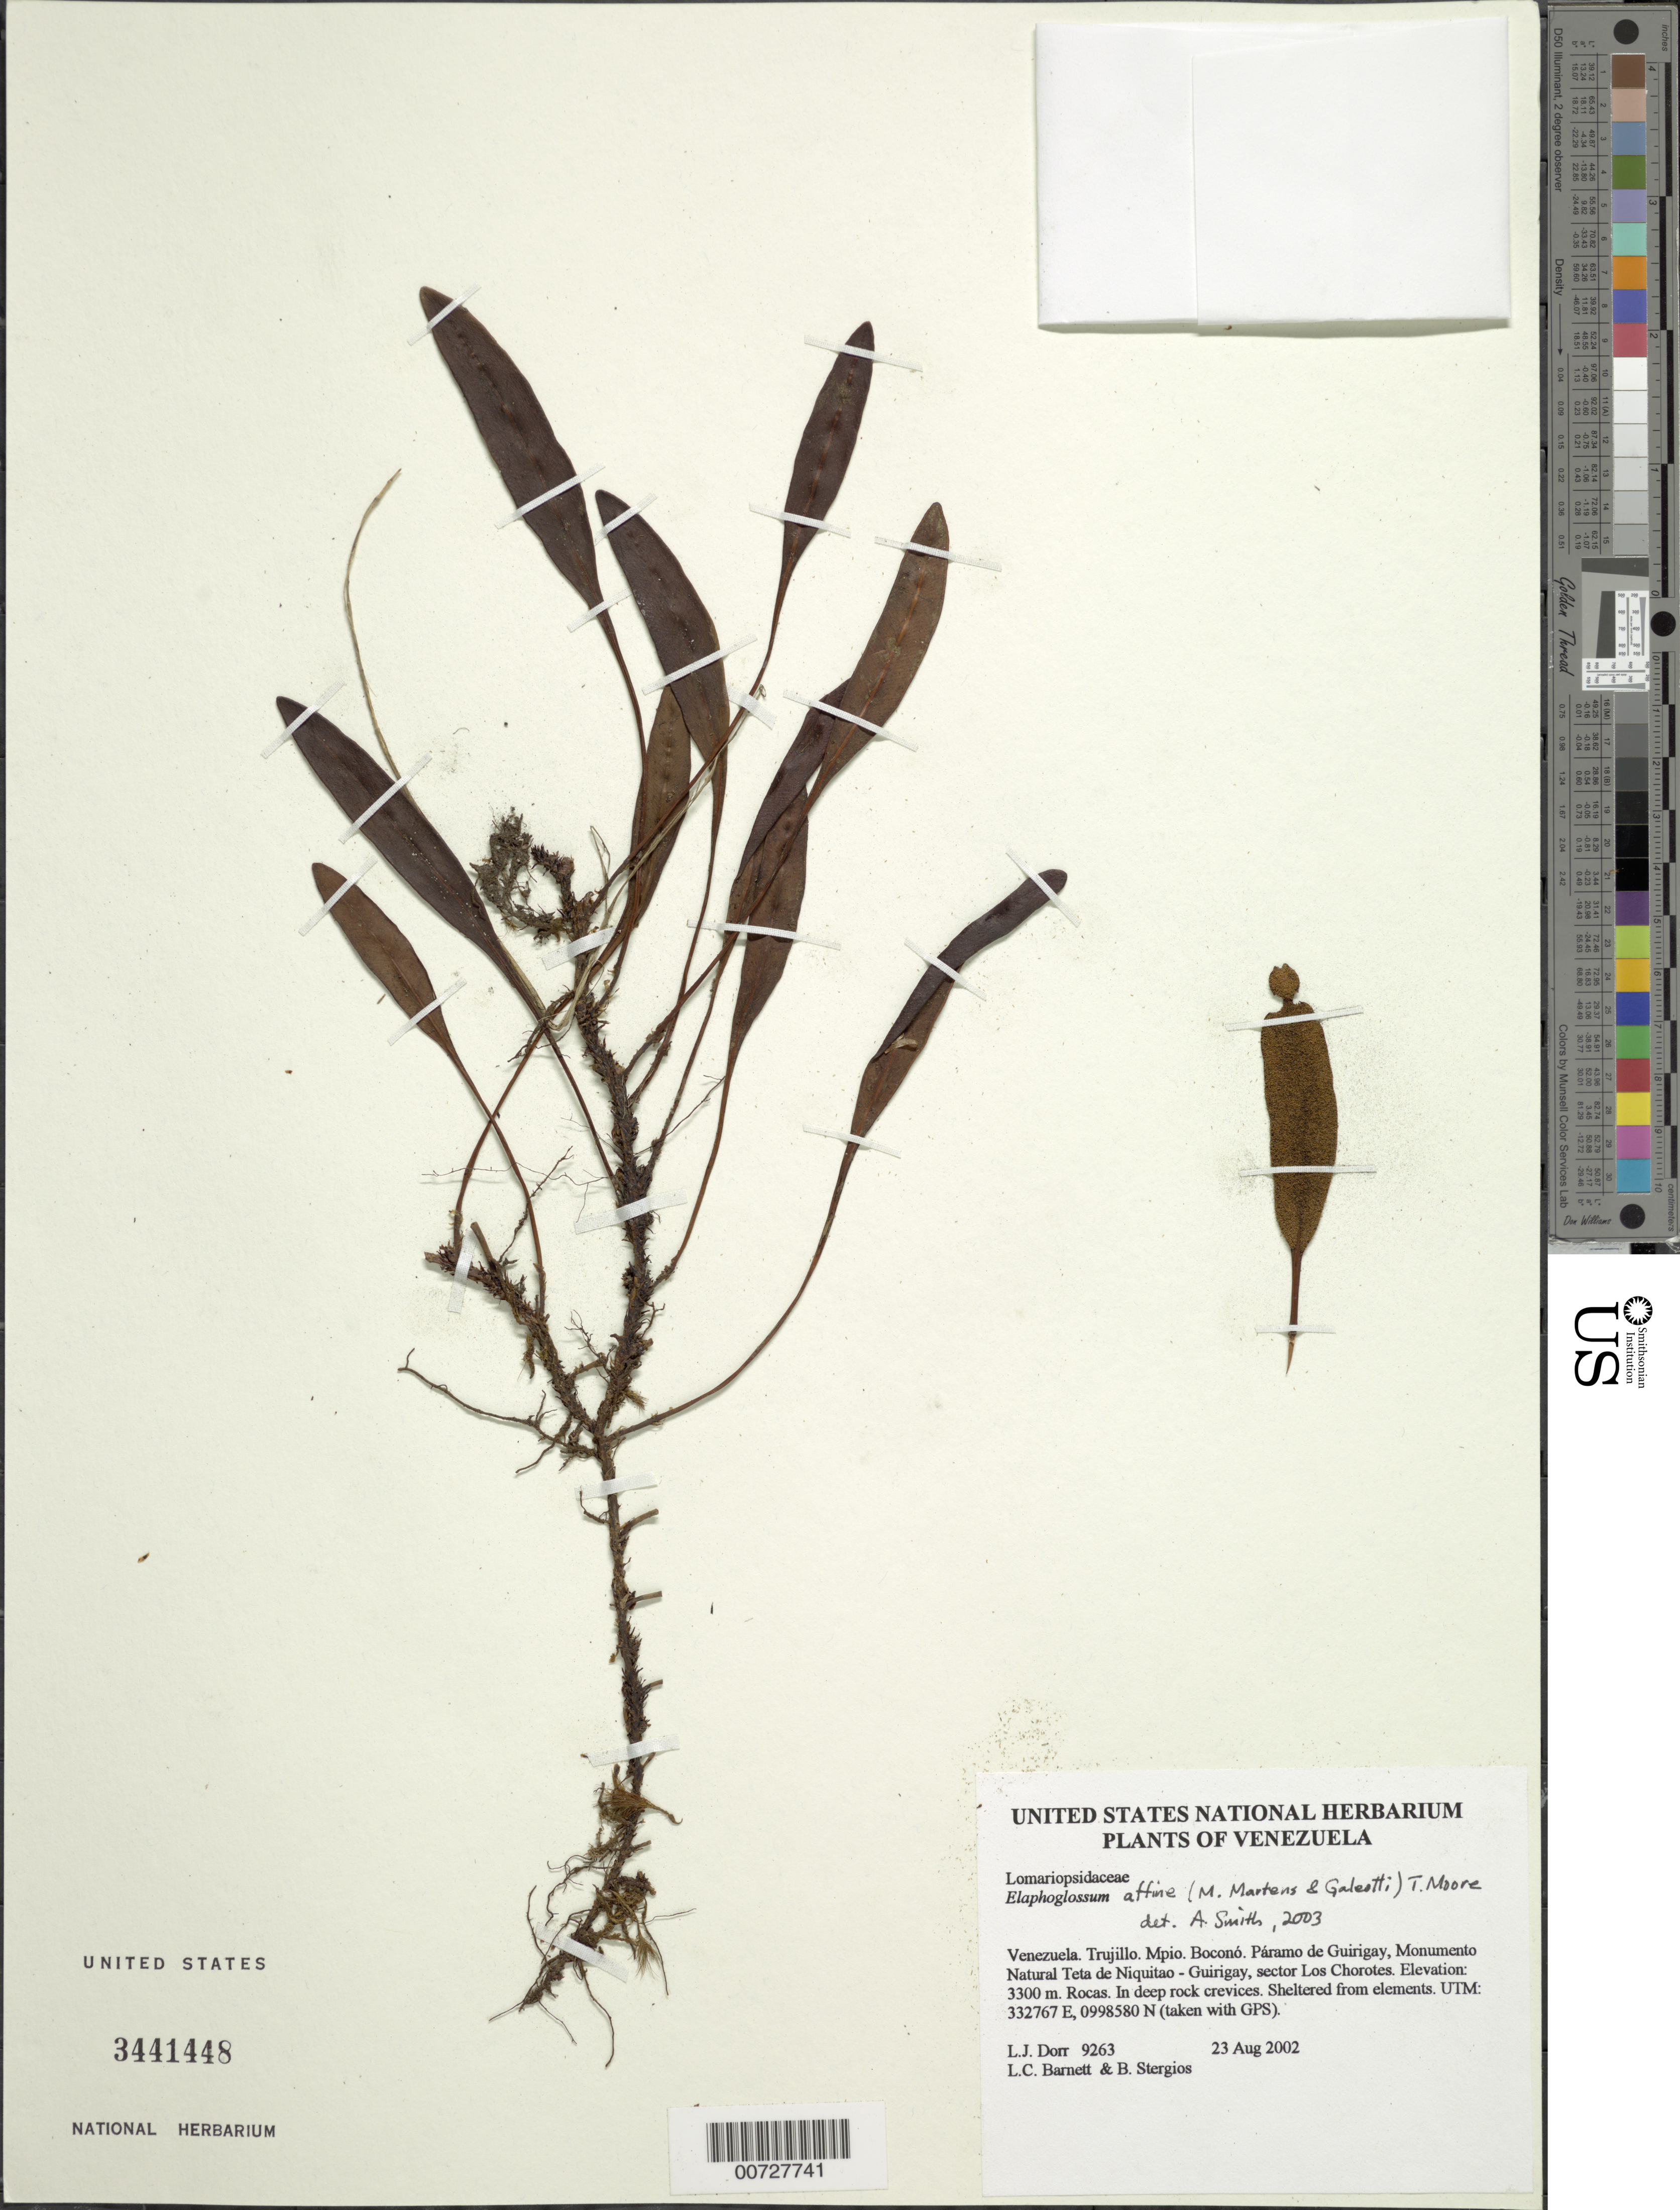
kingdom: Plantae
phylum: Tracheophyta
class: Polypodiopsida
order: Polypodiales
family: Dryopteridaceae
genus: Elaphoglossum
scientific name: Elaphoglossum affine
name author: (M. Martens & Galeotti) T. Moore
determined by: Smith, Alan R., (UC)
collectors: L. J. Dorr, L. C. Barnett & B. G. Stergios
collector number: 9263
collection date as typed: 23 Aug 2002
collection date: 2002-08-23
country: Venezuela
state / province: Trujillo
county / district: Boconó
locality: Páramo de Guirigay, Monumento Natural Teta de Niquitao - Guirigay, sector Los Chorotes.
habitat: Rocas. In deep rock crevices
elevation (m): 3300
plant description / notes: PORT, US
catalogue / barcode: US 3441448